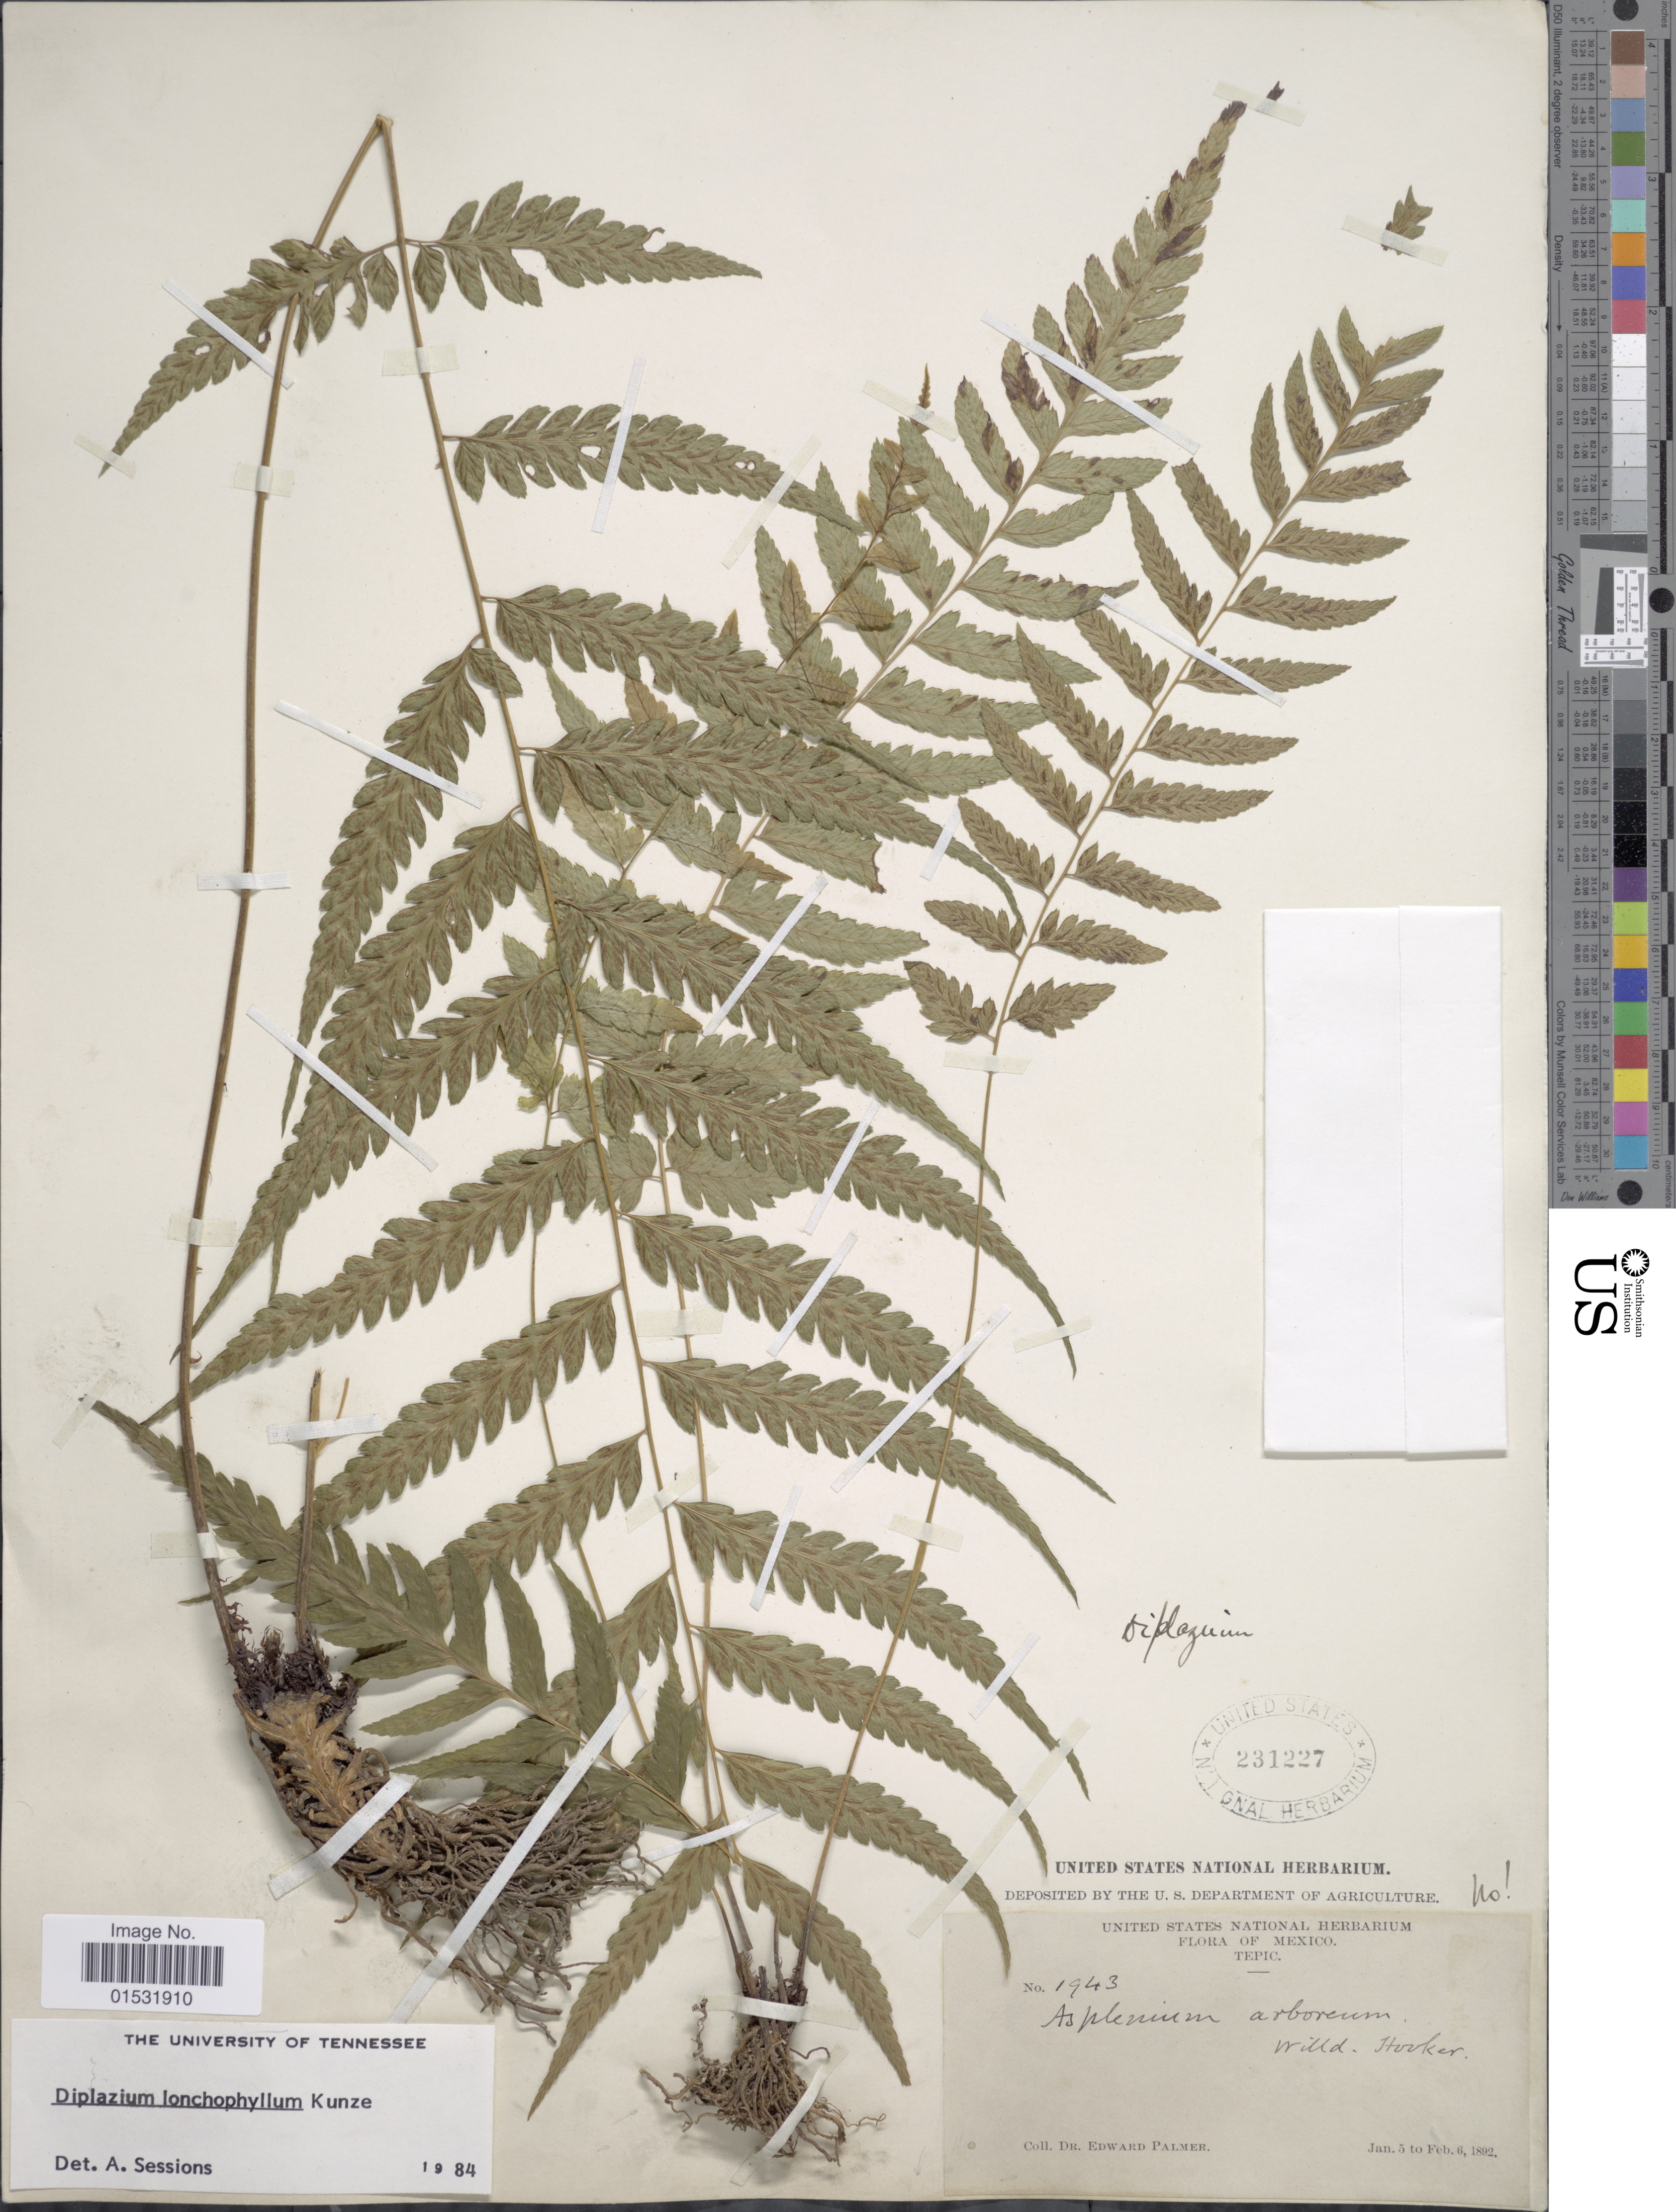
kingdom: Plantae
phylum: Tracheophyta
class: Polypodiopsida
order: Polypodiales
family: Athyriaceae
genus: Diplazium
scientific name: Diplazium lonchophyllum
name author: Kunze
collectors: E. Palmer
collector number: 1943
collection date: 1892-01-05/1892-02-06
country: Mexico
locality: Tepic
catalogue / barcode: US 231227